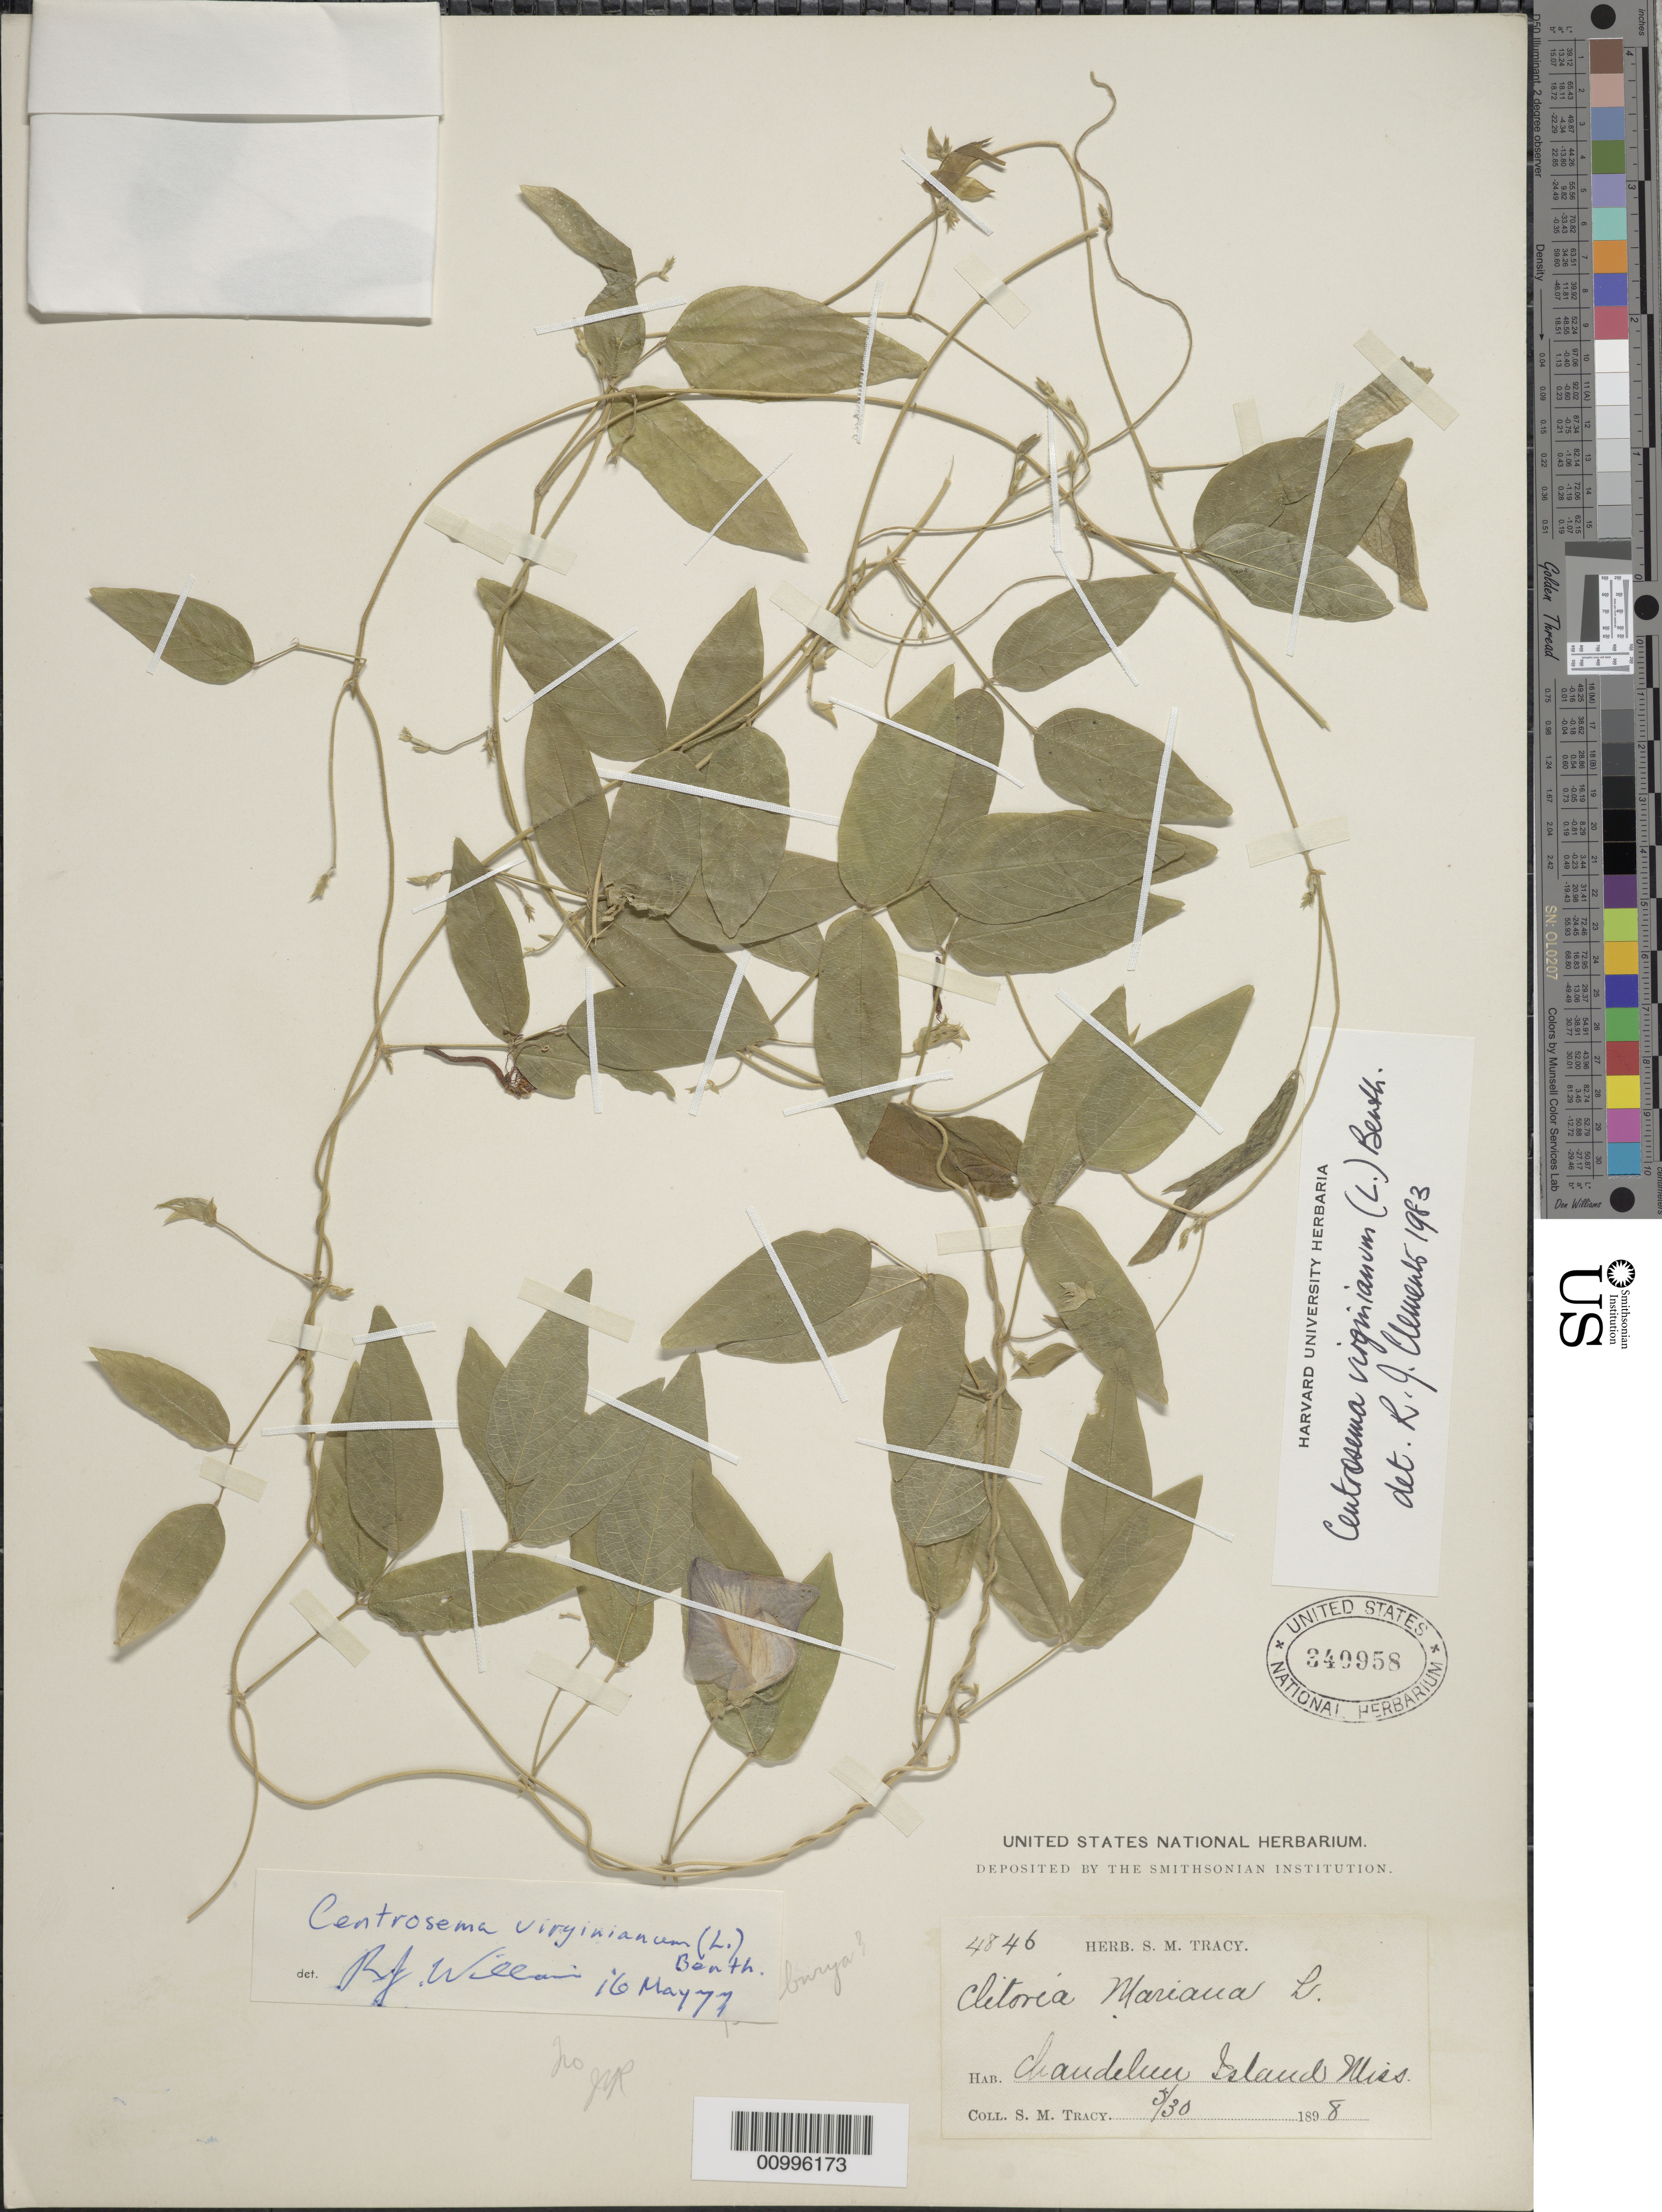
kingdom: Plantae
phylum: Tracheophyta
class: Magnoliopsida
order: Fabales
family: Fabaceae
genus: Centrosema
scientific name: Centrosema virginianum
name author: (L.) Benth.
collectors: S. M. Tracy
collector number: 4846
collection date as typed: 30 Mar 1898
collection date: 1898-03-30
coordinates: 0 N, 0 E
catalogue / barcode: US 340958